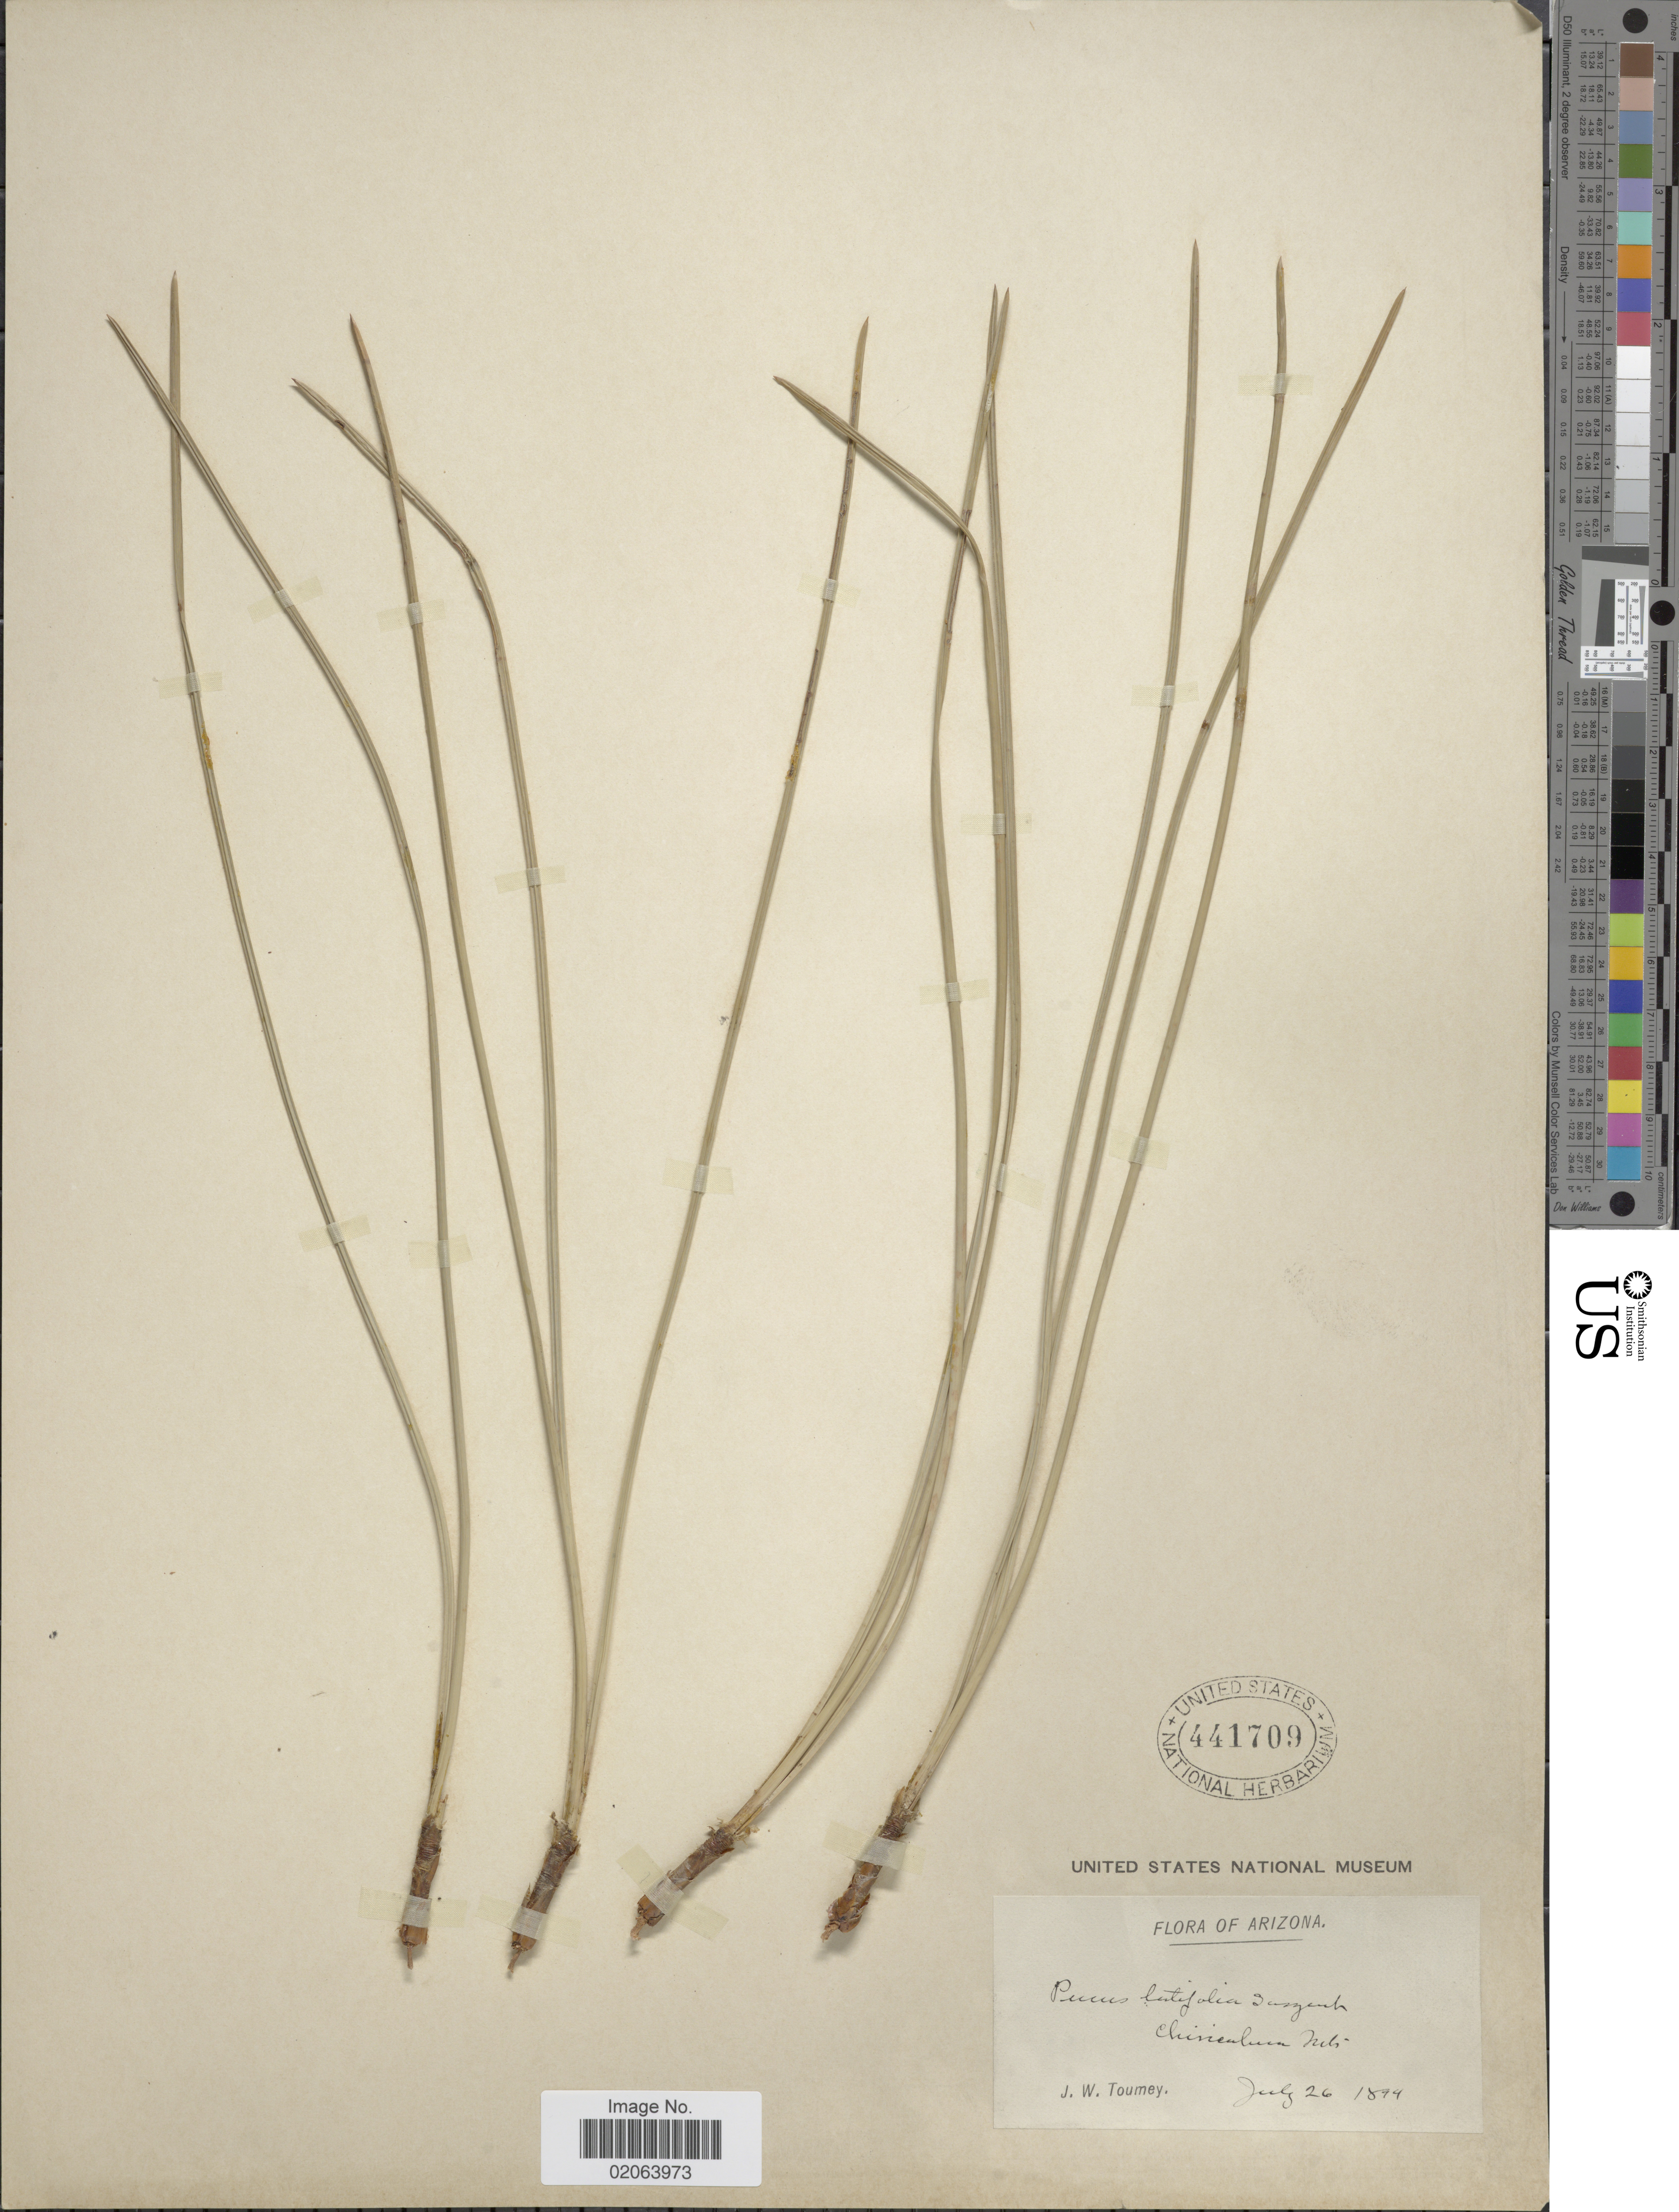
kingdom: Plantae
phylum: Tracheophyta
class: Pinopsida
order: Pinales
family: Pinaceae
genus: Pinus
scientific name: Pinus engelmannii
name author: Carrière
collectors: J. W. Toumey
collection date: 1894-07-26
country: United States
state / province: Arizona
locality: Chiricahua Mts.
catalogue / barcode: US 441709